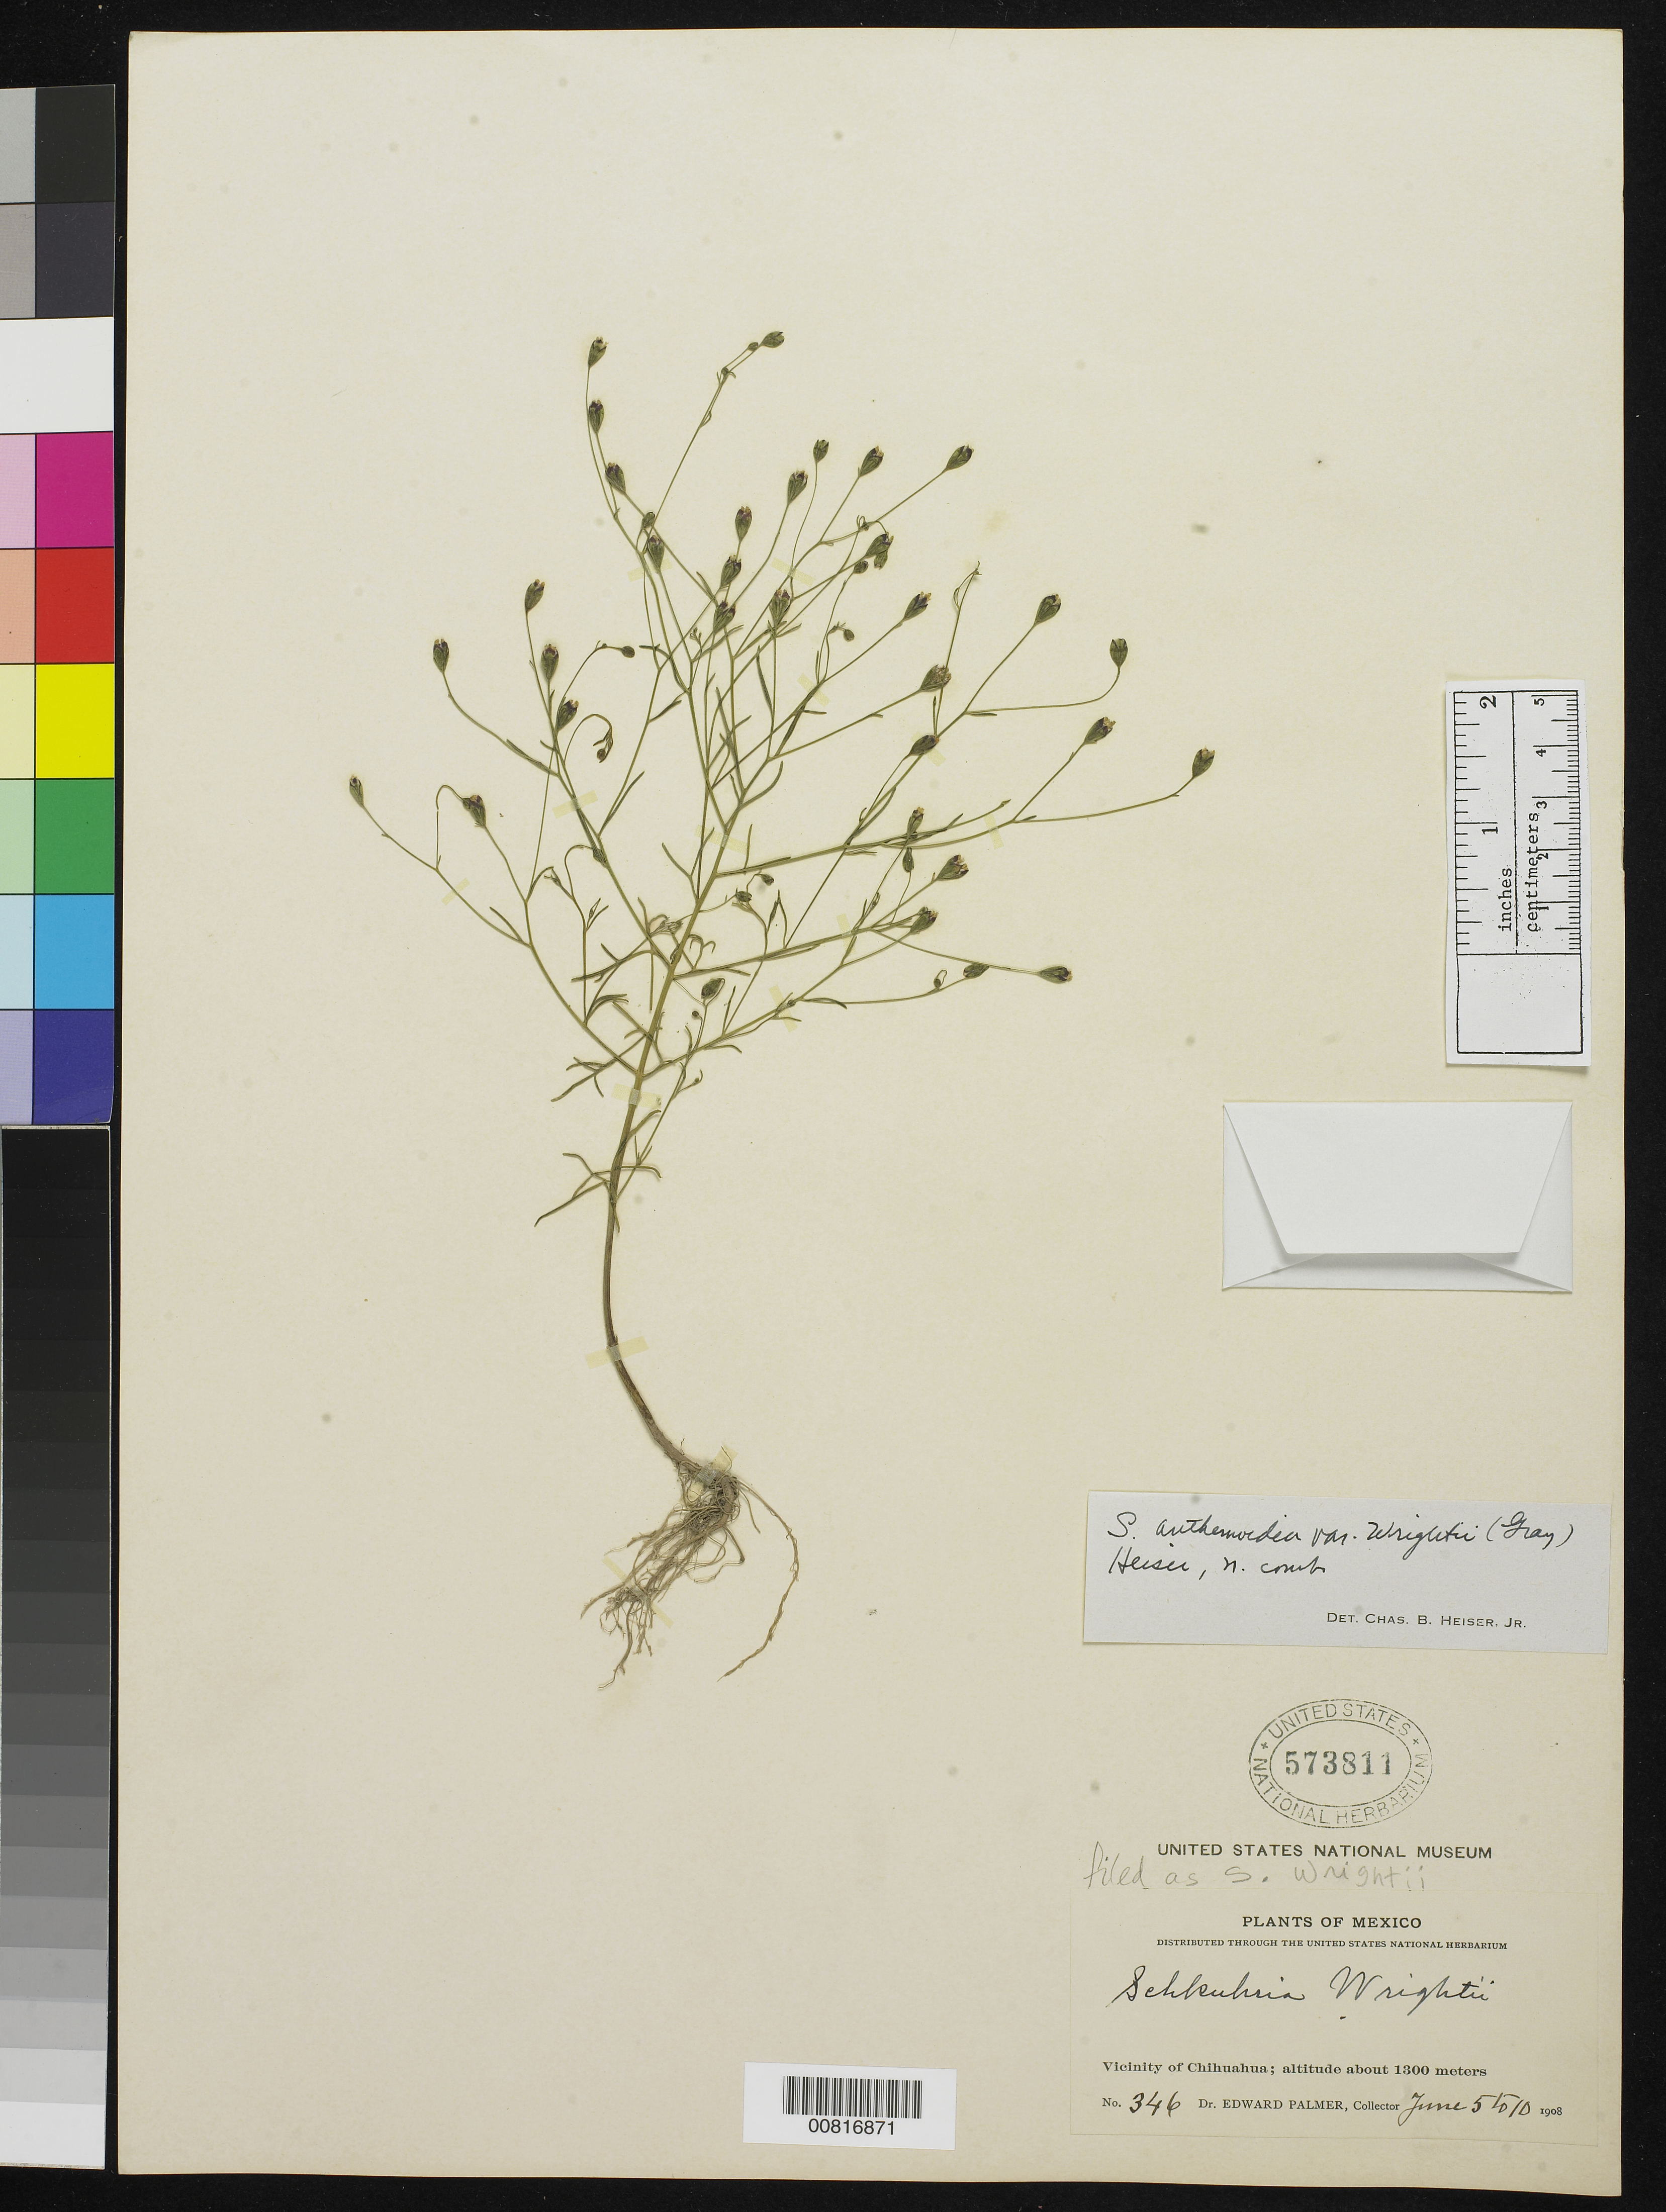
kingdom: Plantae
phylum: Tracheophyta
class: Magnoliopsida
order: Asterales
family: Asteraceae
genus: Schkuhria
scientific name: Schkuhria wislizeni var. wrightii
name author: (A. Gray) S.F. Blake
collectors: E. Palmer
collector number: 346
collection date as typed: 05 Jun 1908 to 10 Jun 1908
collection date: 1908-06-05/1908-06-10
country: Mexico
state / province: Chihuahua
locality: Vicinity of Chihuahua.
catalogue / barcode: US 573811